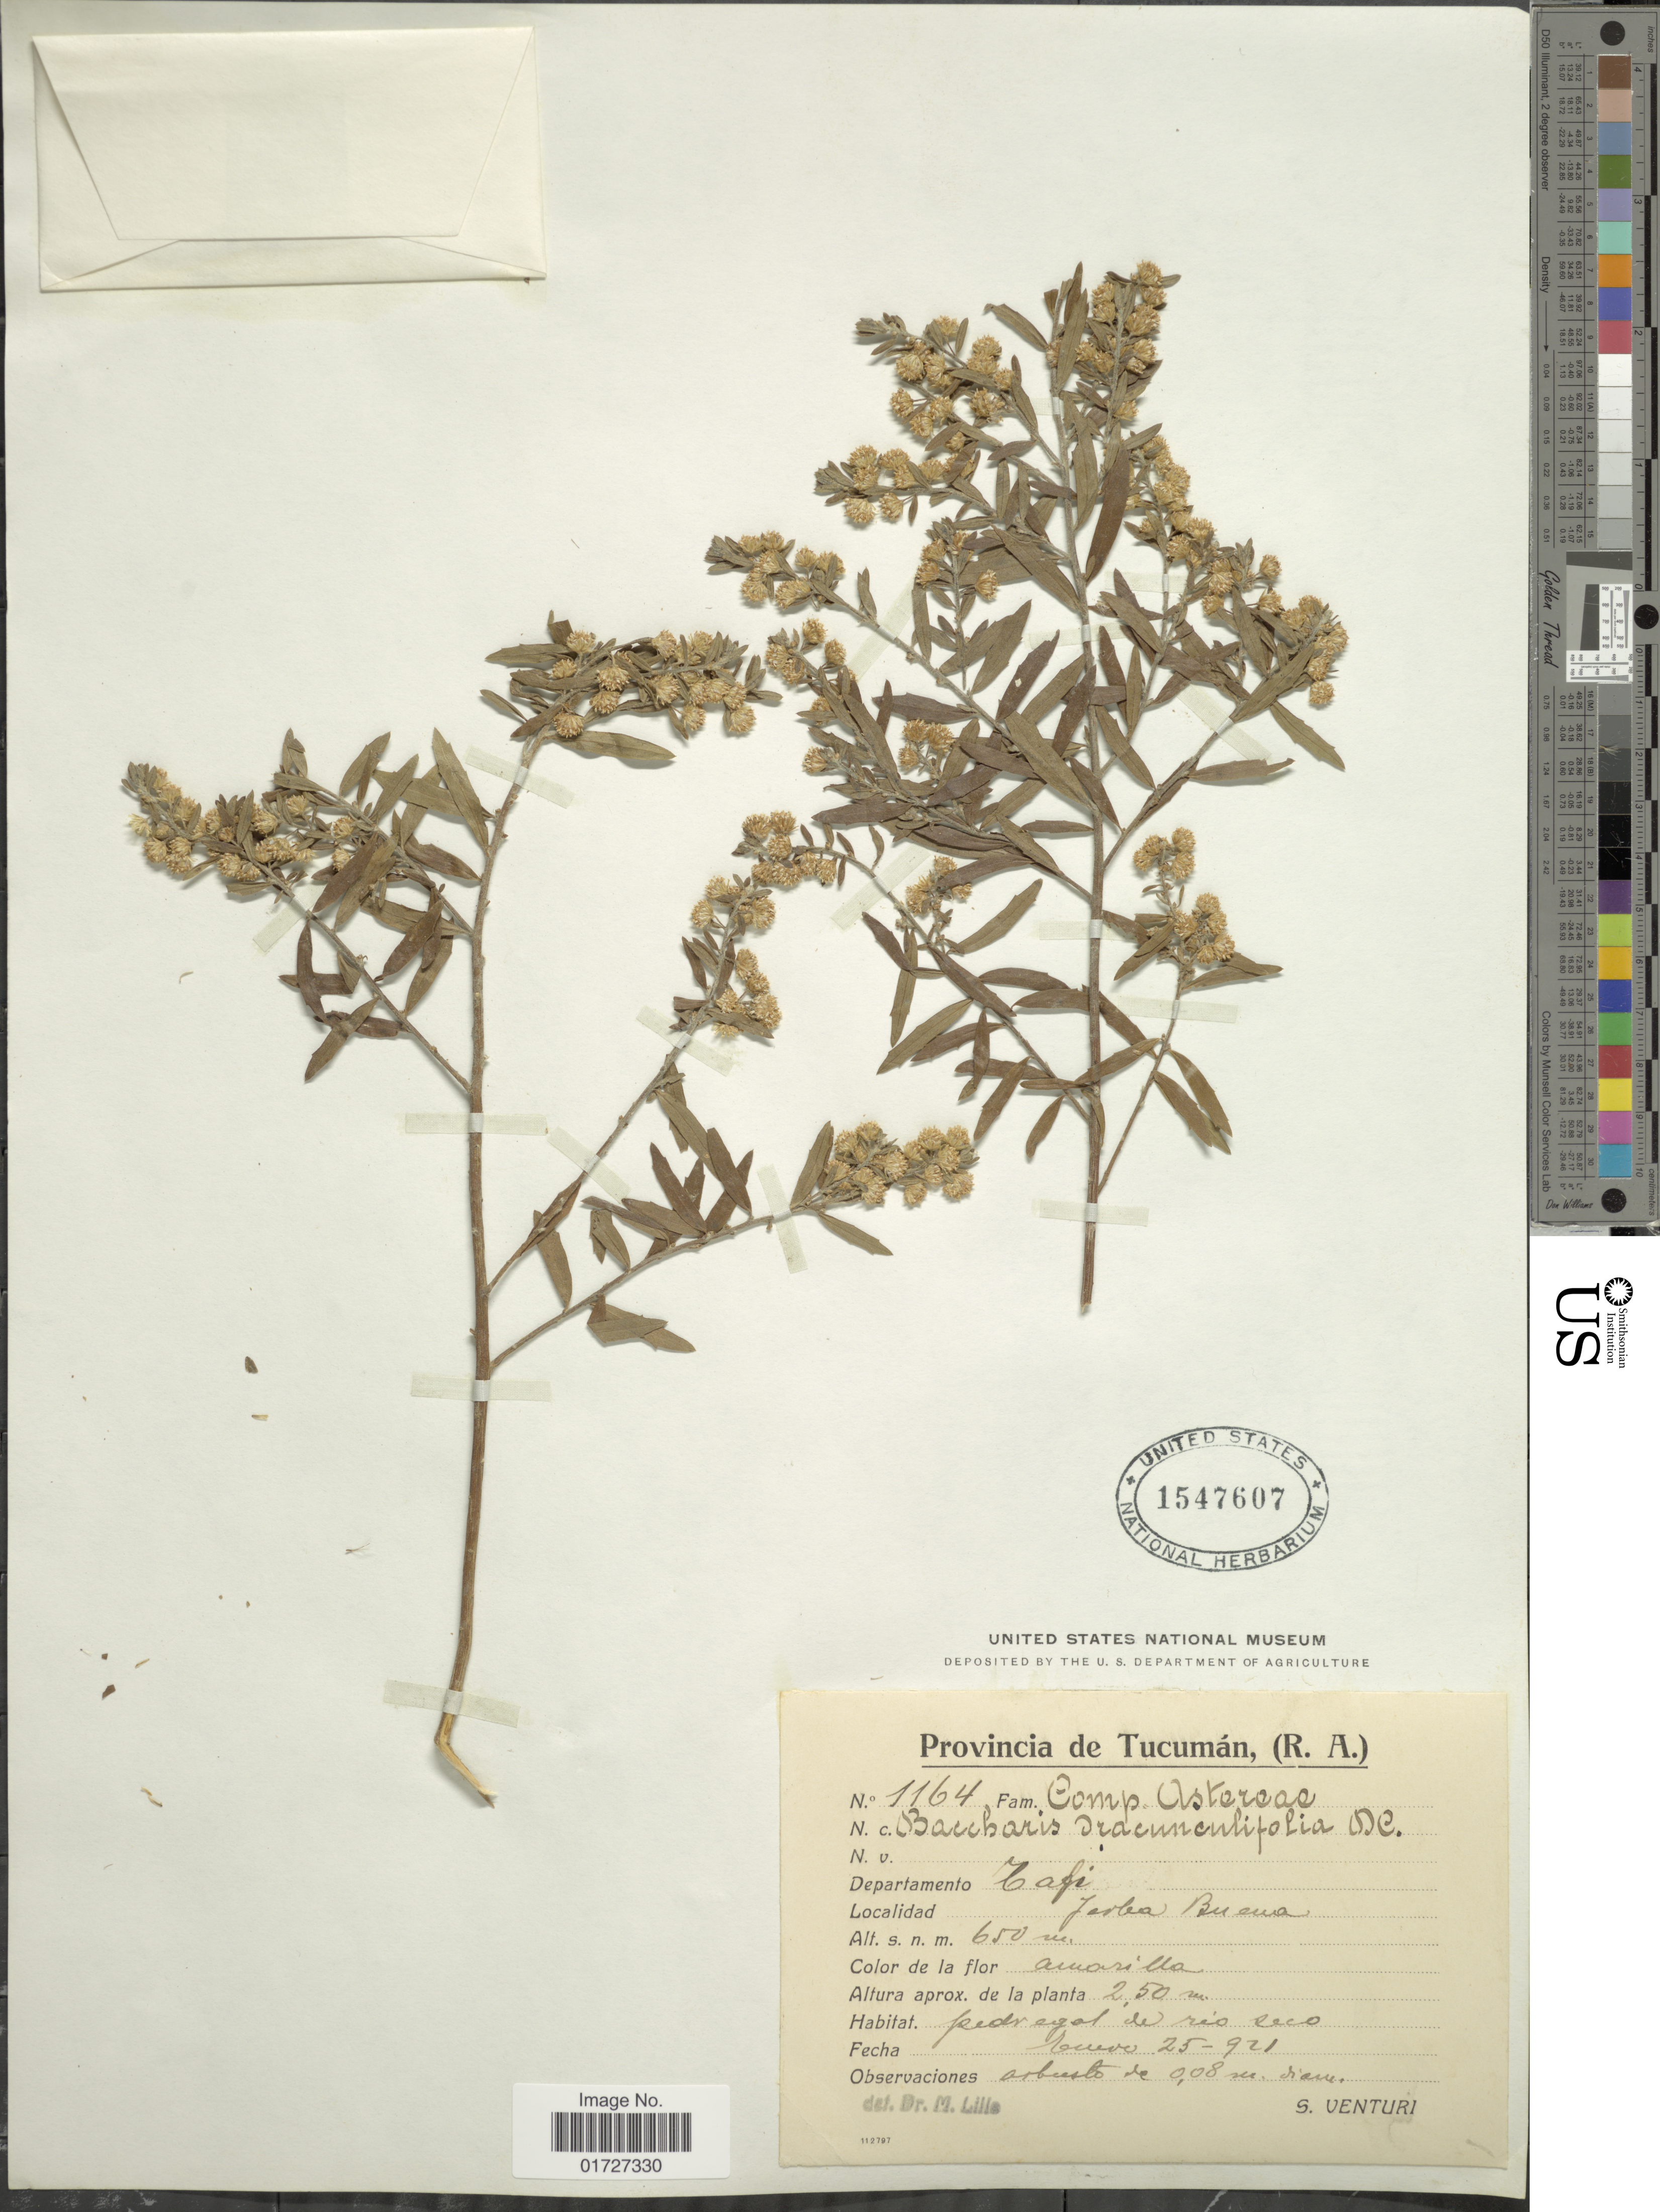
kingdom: Plantae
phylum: Tracheophyta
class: Magnoliopsida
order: Asterales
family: Asteraceae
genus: Baccharis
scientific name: Baccharis dracunculifolia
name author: DC.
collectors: S. Venturi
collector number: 1164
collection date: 1921-01-25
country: Argentina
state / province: Tucuman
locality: Departamento Tafi, Yerba Buena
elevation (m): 650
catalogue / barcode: US 1547607